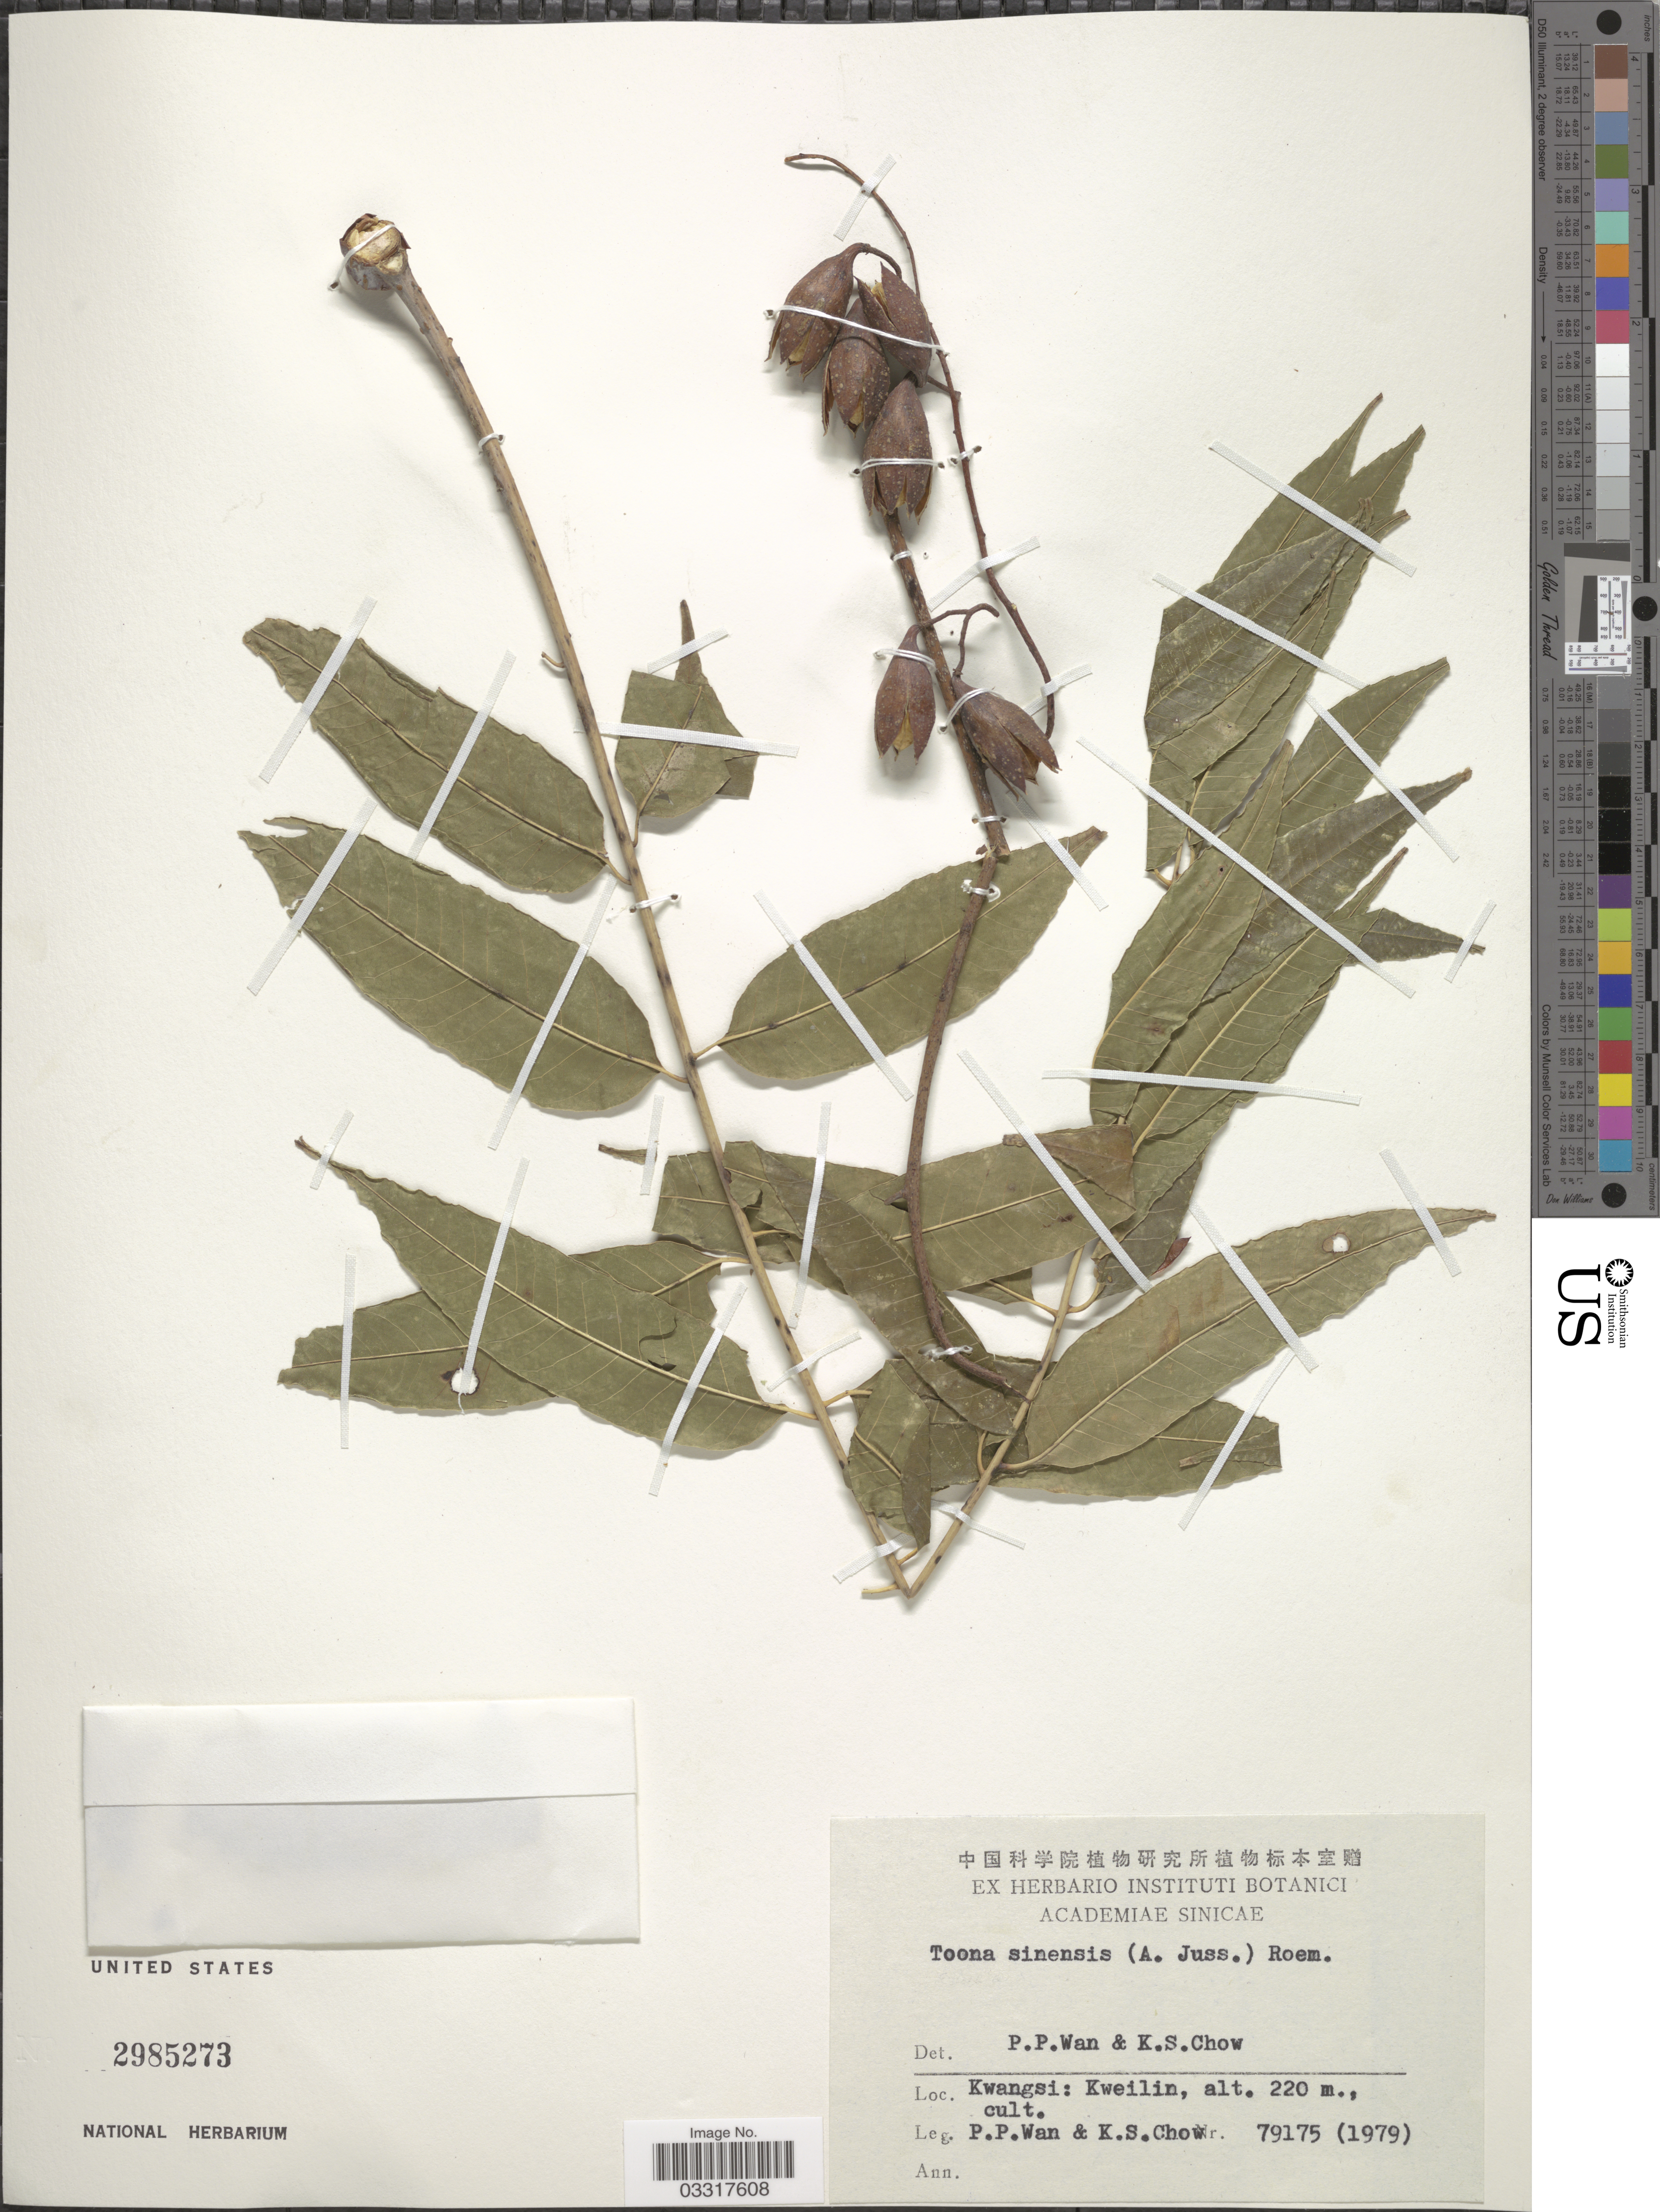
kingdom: Plantae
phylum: Tracheophyta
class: Magnoliopsida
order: Sapindales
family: Meliaceae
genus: Toona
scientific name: Toona sinensis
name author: (A. Juss.) M. Roem.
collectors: P. Wan & K. S. Chow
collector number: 79175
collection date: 1979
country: China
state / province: Guangxi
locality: Kwangsi: Kweilin.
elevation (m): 220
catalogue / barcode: US 2985273